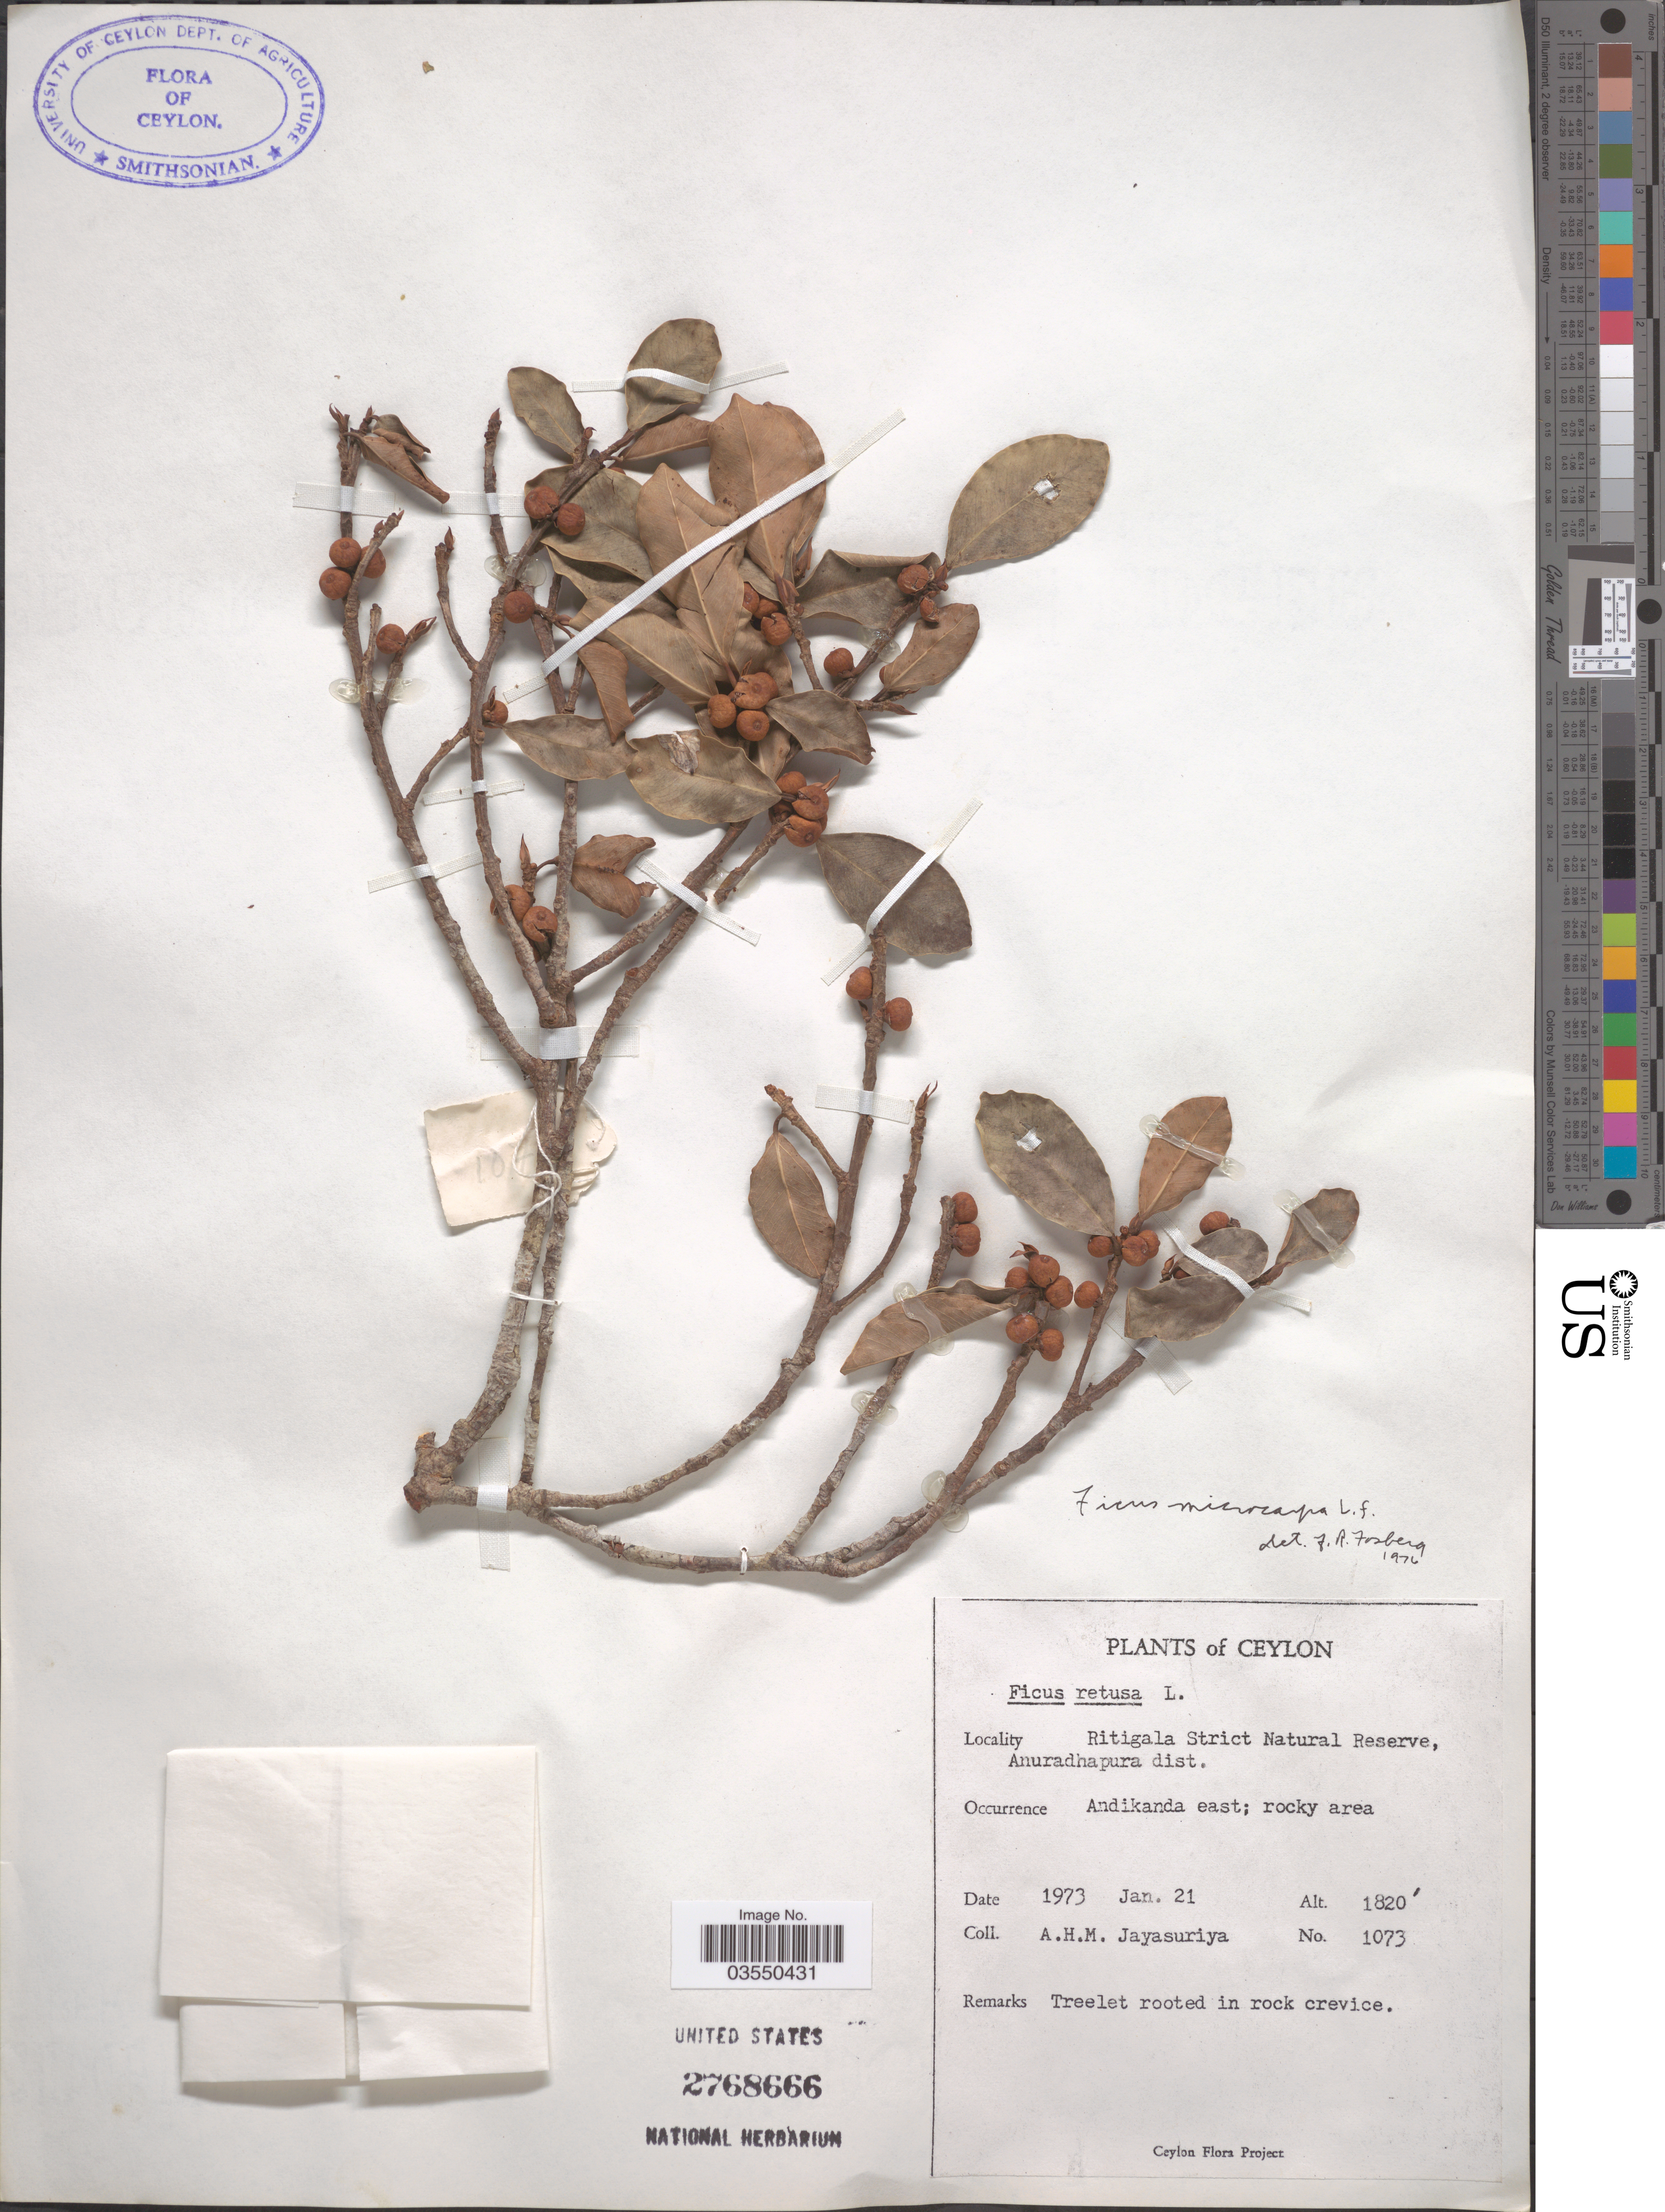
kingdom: Plantae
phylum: Tracheophyta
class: Magnoliopsida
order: Rosales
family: Moraceae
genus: Ficus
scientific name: Ficus microcarpa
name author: L. f.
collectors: A. H. Jayasuriya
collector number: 1073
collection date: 1973-01-21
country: Sri Lanka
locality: Ceylon. Ritigala Strict Natural Reserve, Anuradhapura dist. Andikanda east.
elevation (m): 555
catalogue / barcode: US 2768666